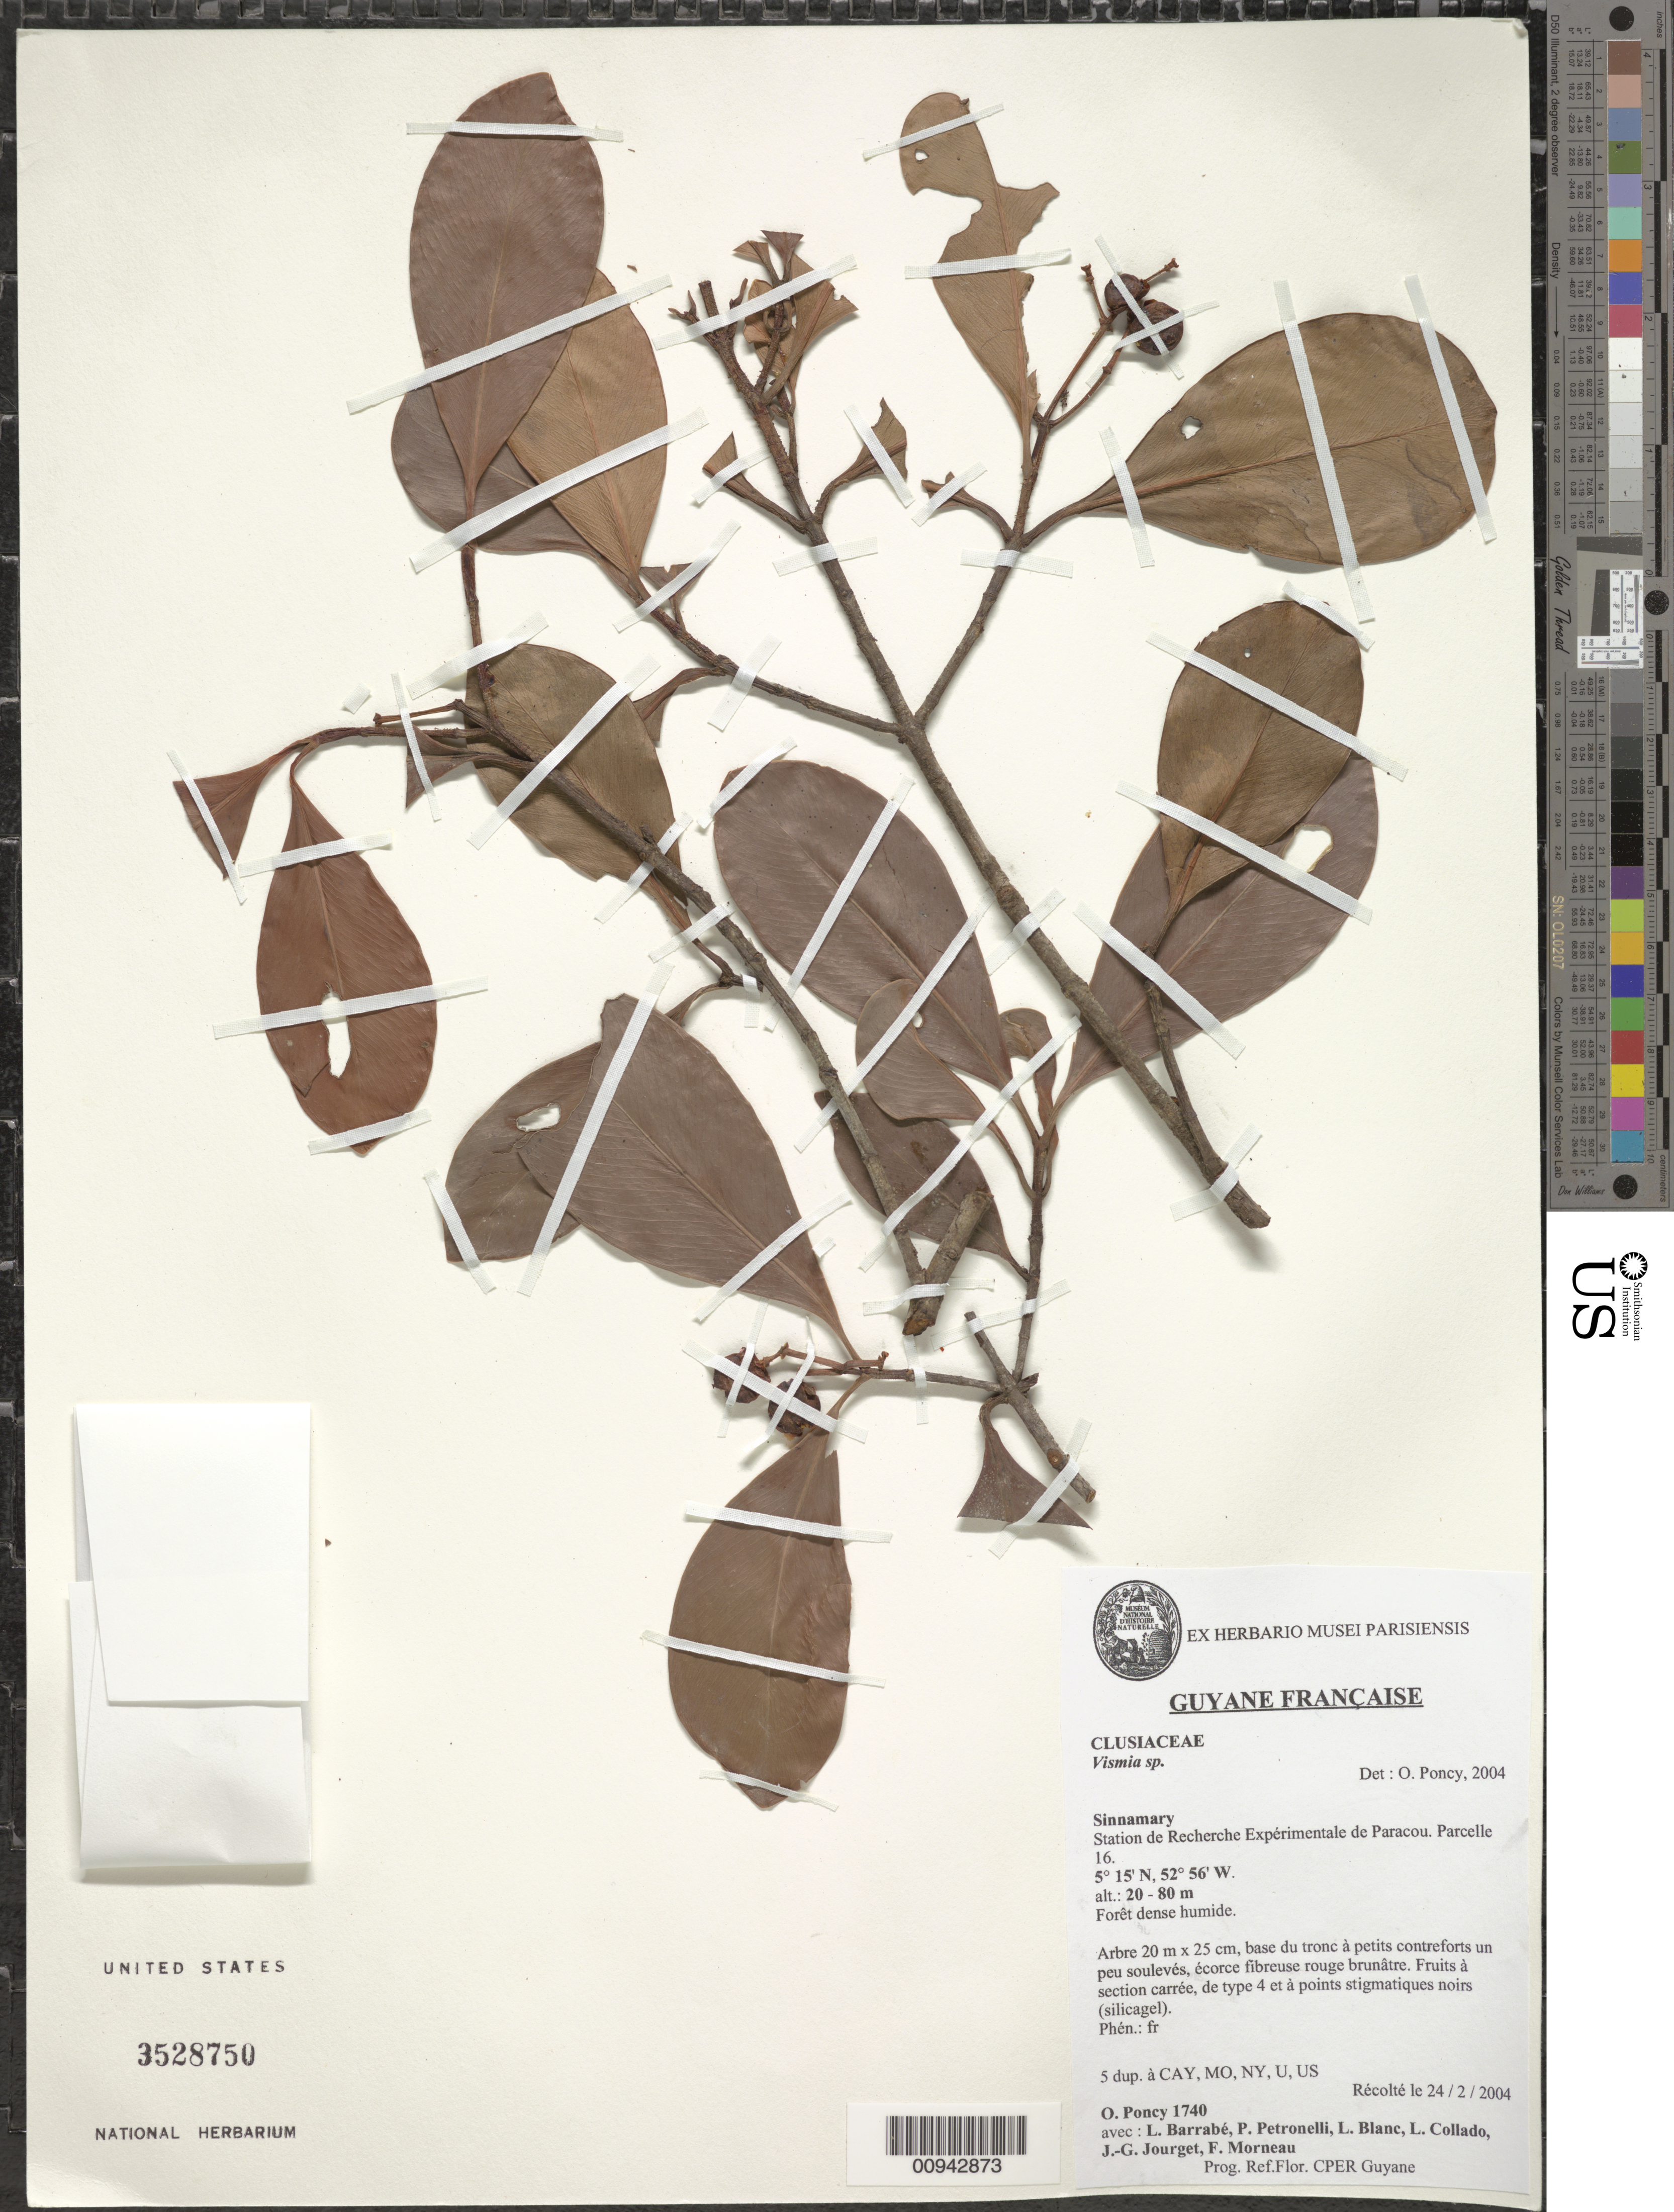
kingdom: Plantae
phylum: Tracheophyta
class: Magnoliopsida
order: Malpighiales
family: Hypericaceae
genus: Vismia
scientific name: Vismia sp.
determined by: Poncy, O.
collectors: O. Poncy, L. Barrabé, P. Petronelli, L. Blanc, L. Collado, J. Jourget & F. Morneau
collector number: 1740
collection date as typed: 24-Feb-04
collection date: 2004-02-24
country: French Guiana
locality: Sinnamary. Station de Recherche Experimentale de Paracou. Parcelle 16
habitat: Foret dense humide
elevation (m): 20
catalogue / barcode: US 3528750